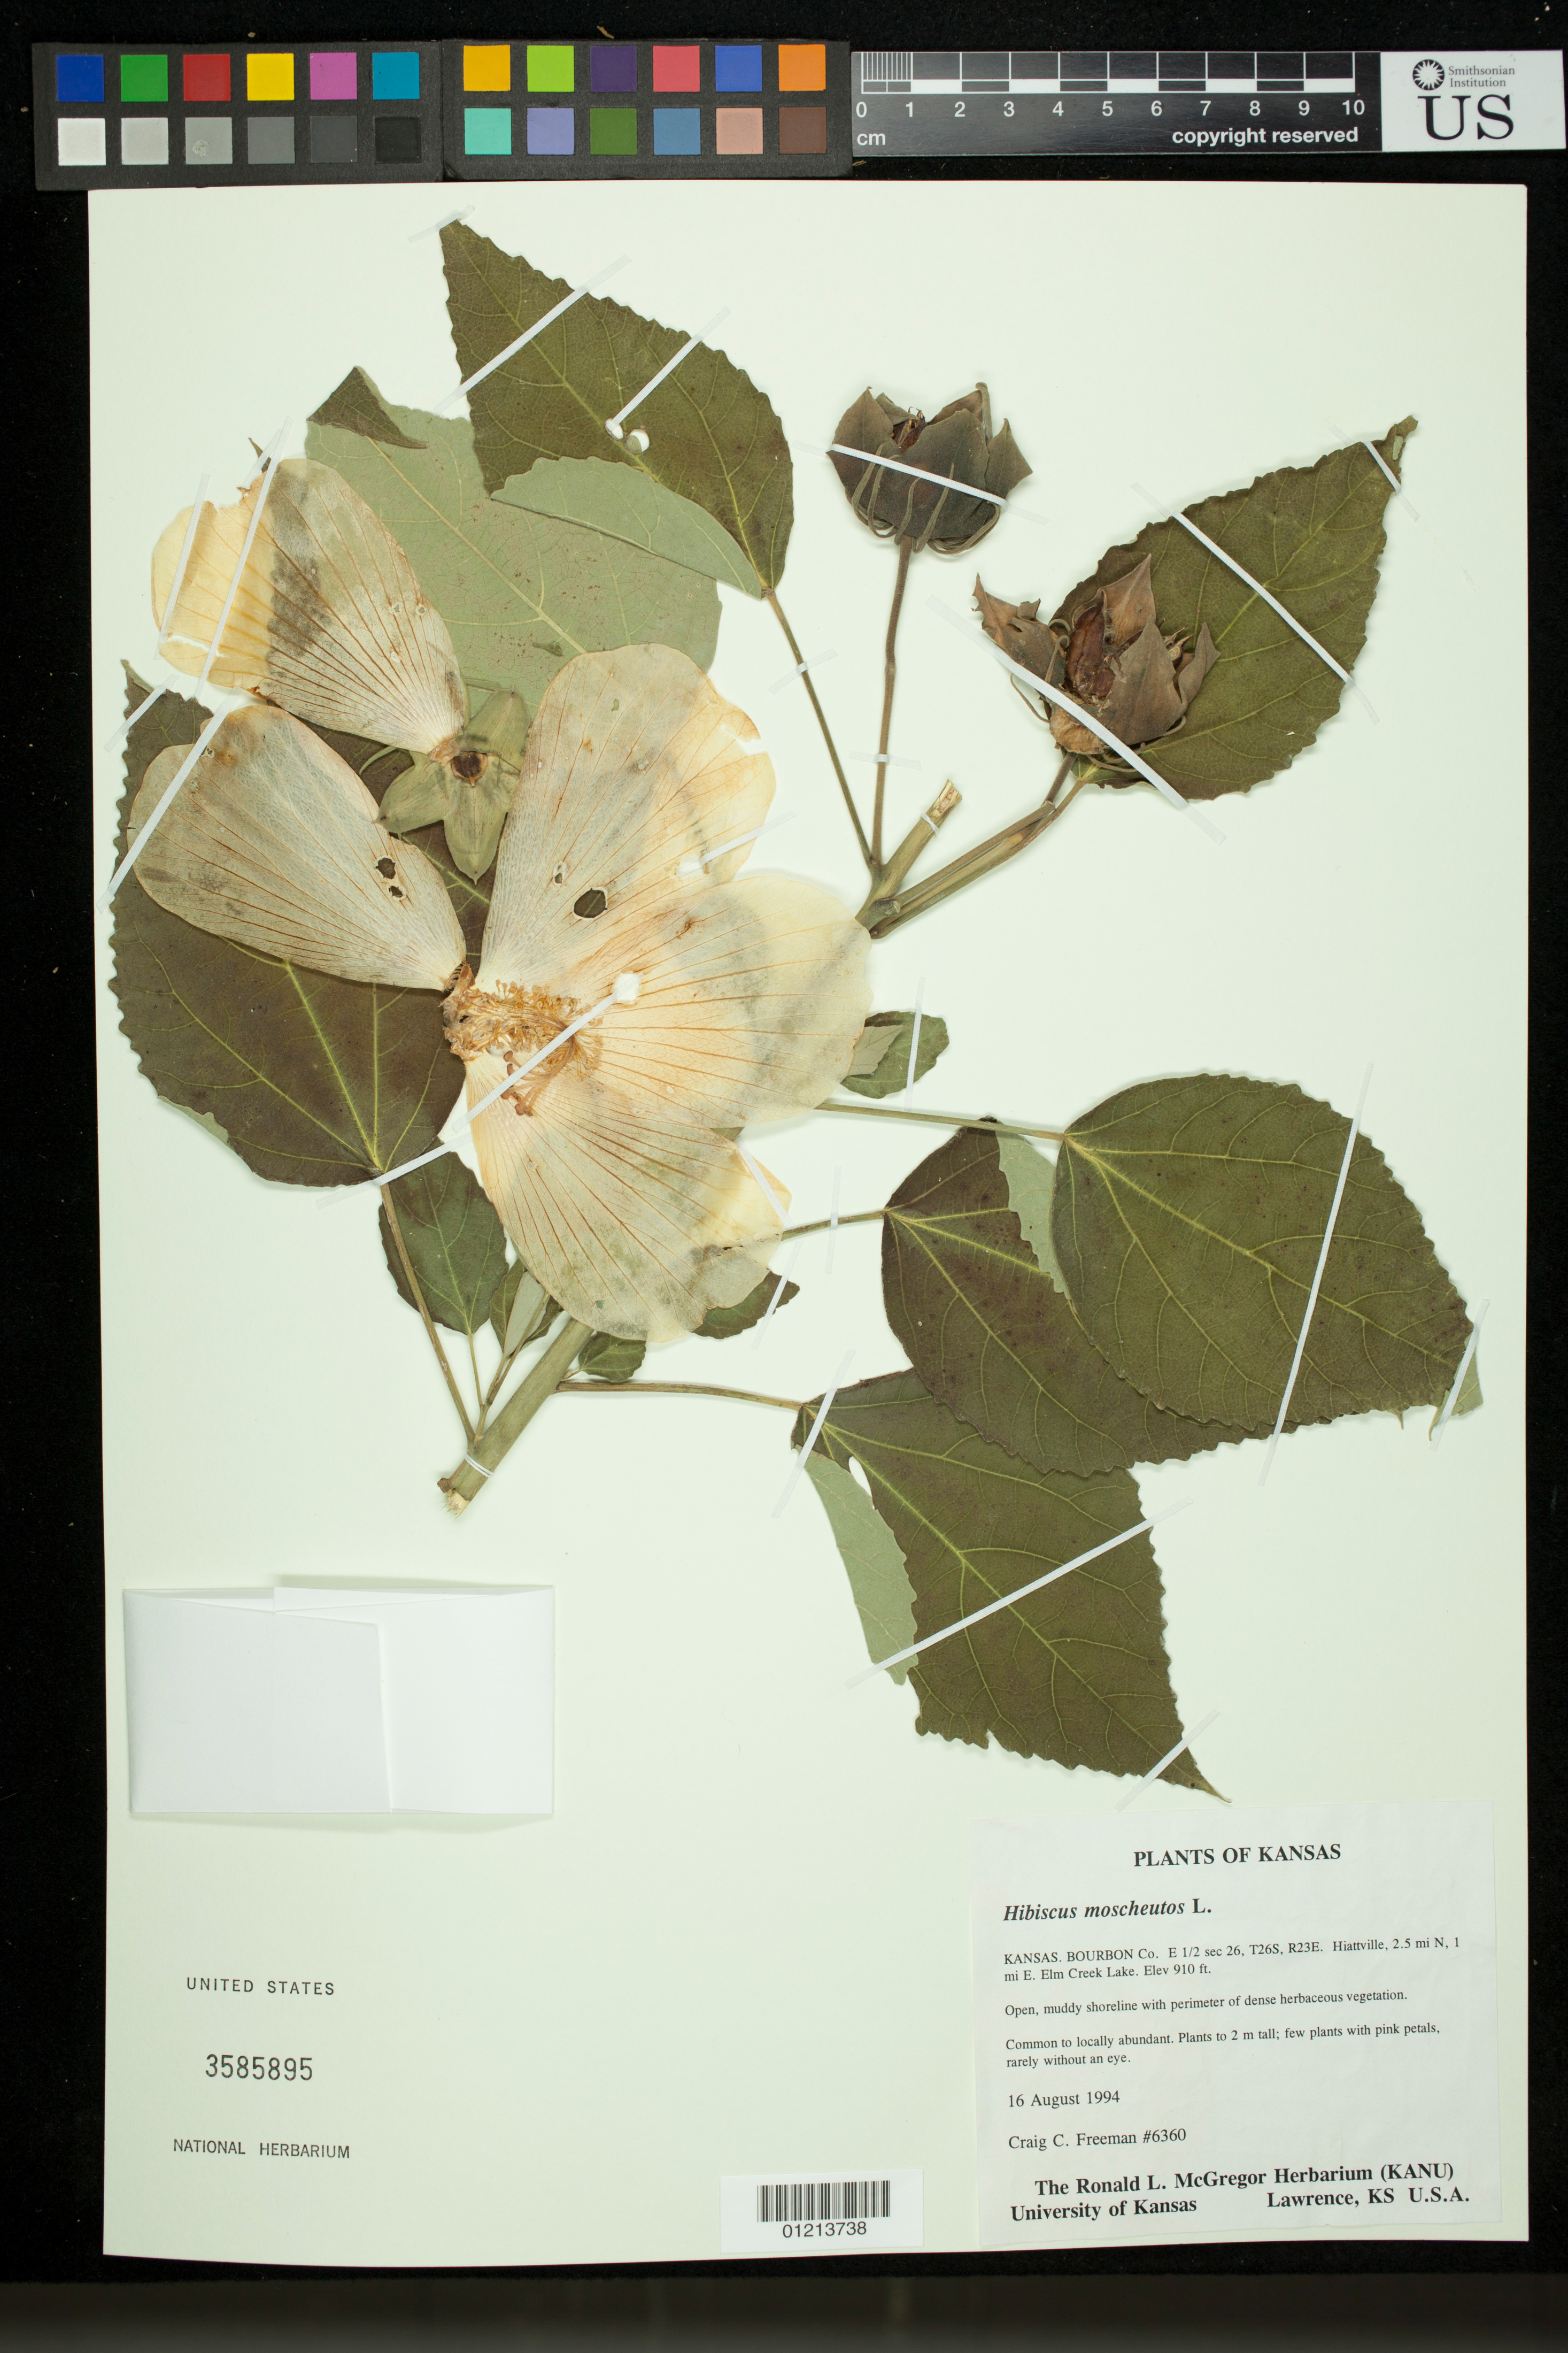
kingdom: Plantae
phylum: Tracheophyta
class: Magnoliopsida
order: Malvales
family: Malvaceae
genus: Hibiscus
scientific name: Hibiscus moscheutos subsp. moscheutos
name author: L.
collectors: C. C. Freeman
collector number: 6360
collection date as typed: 16 Aug 1994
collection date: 1994-08-16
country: United States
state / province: Kansas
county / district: Bourbon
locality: Kansas, Bourbon Co., E 1/2 sec 26, T26S, R23E. Hiattville, 2.5 mi N, 1 mi E. Elm Creek Lake. Open, muddy shoreline with perimeter of dense herbaceous vegetation.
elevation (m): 277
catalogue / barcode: US 3585895